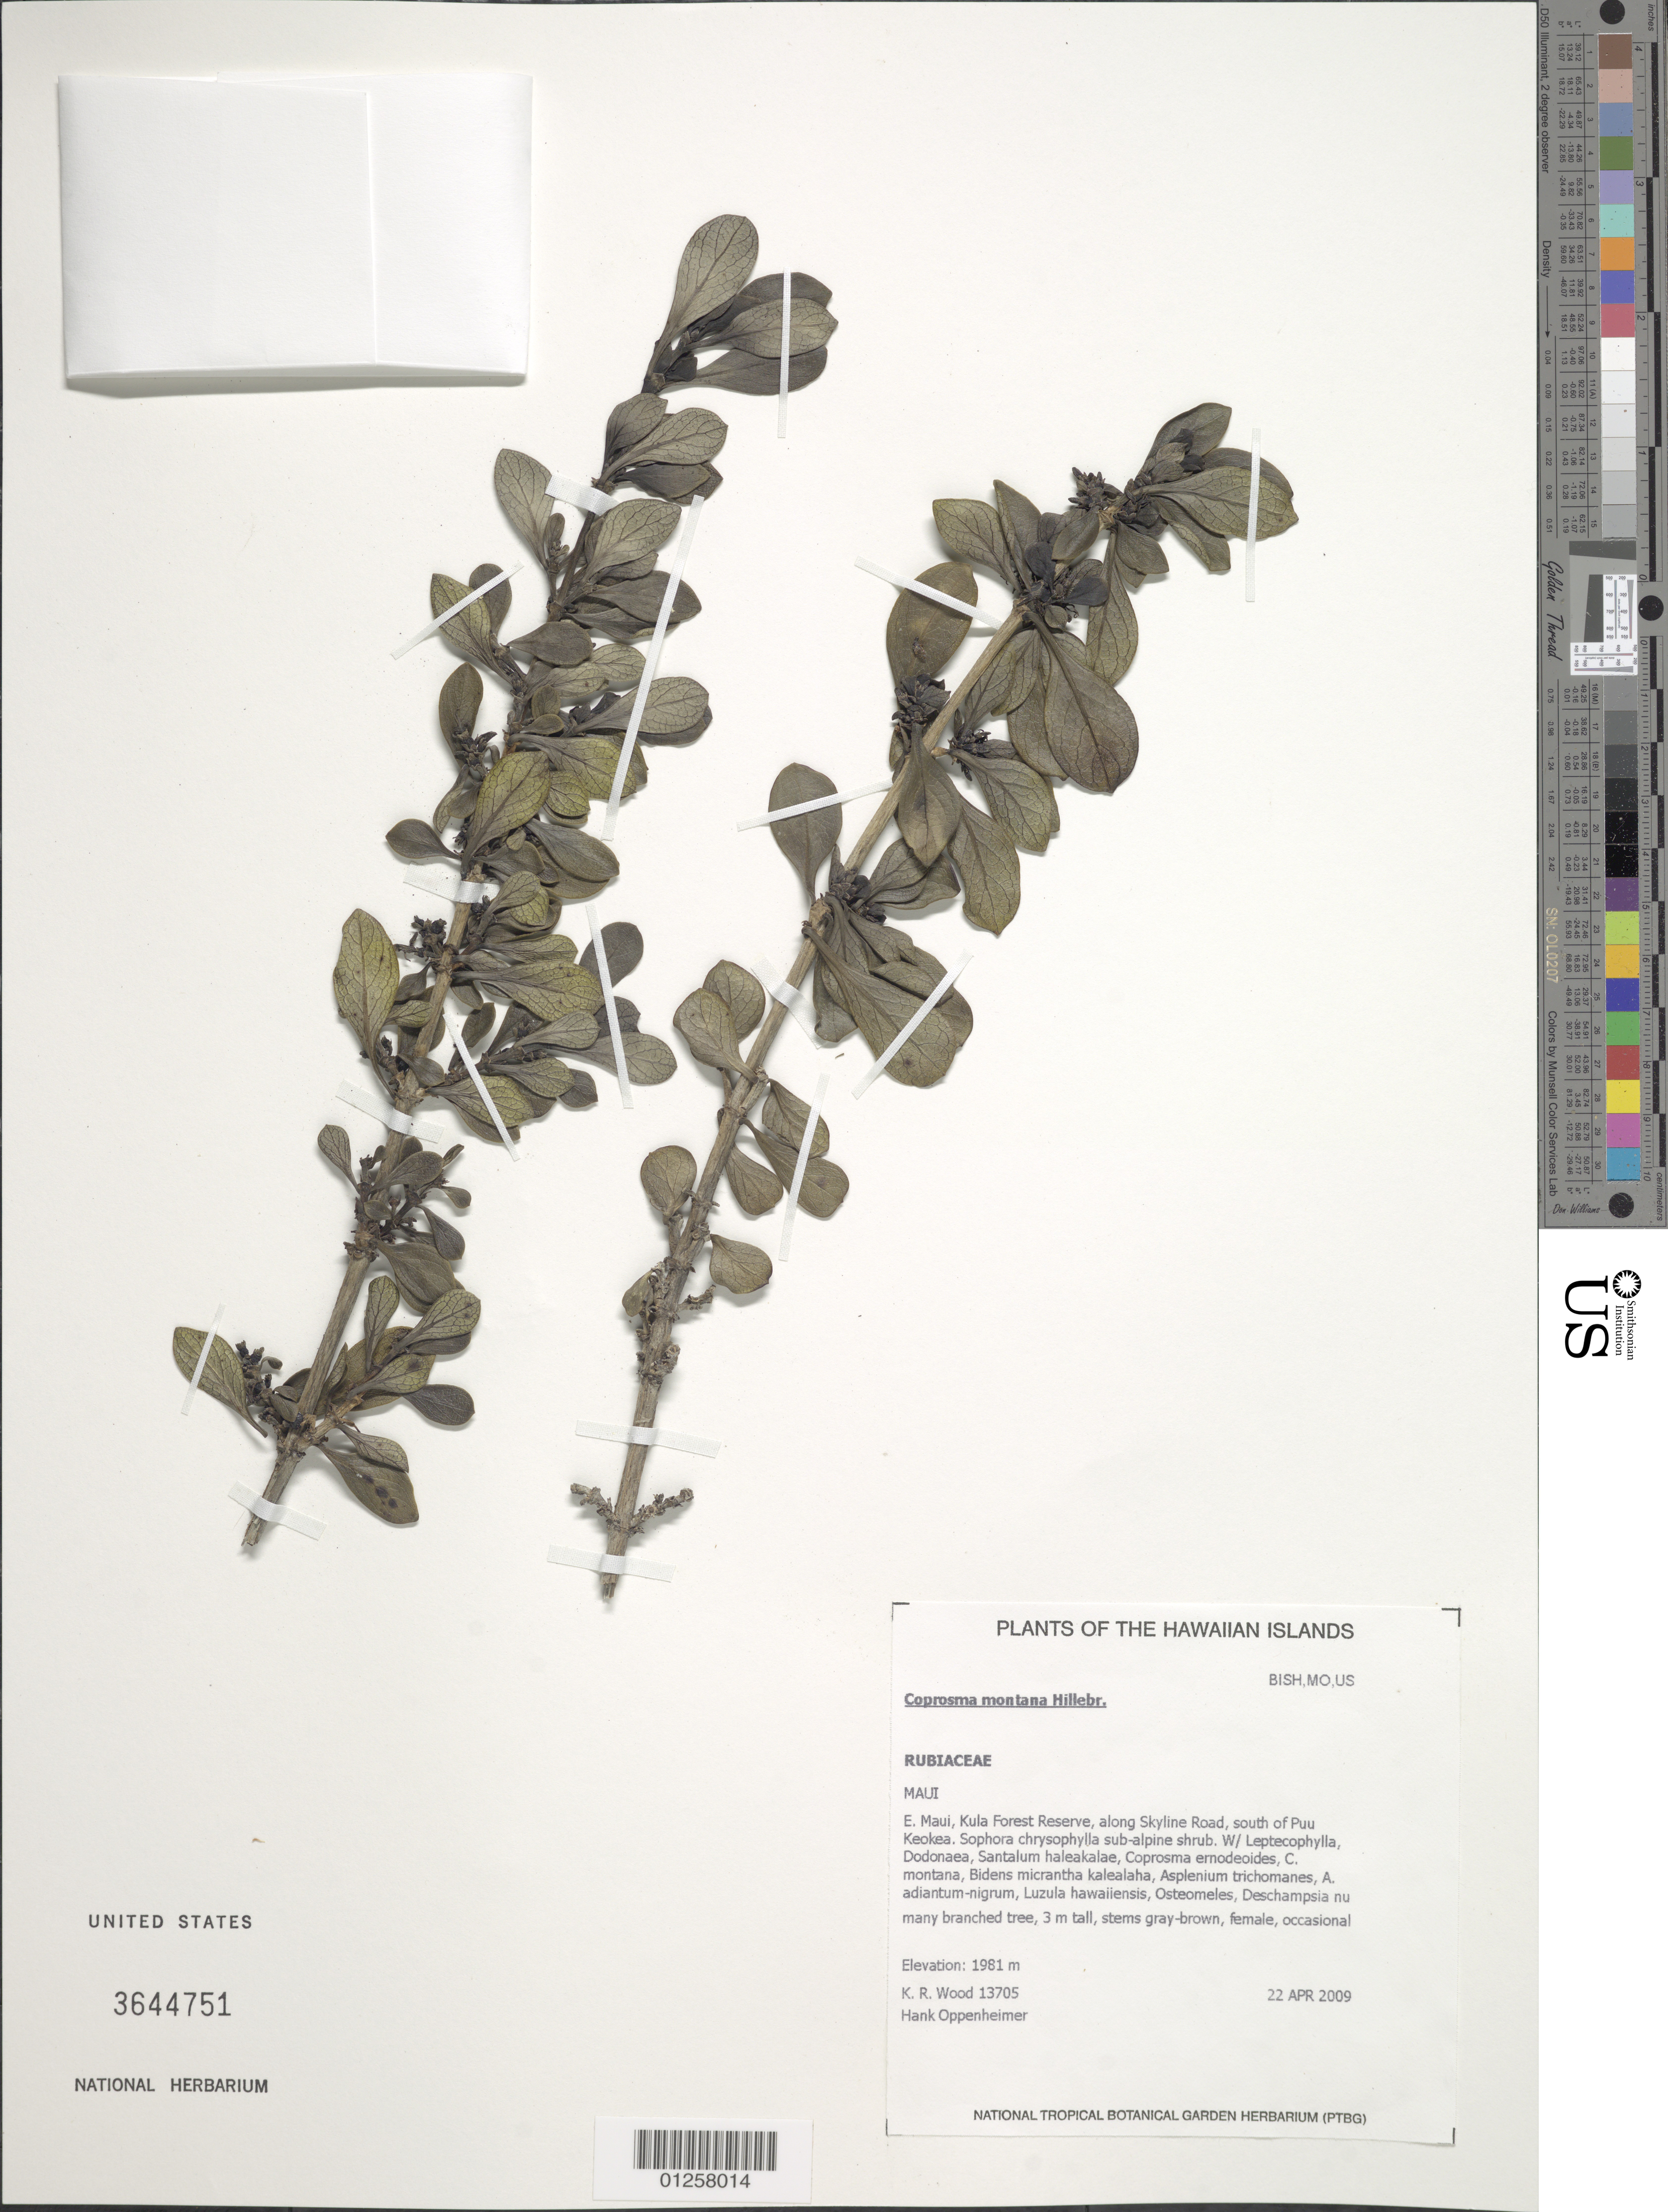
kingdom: Plantae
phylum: Tracheophyta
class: Magnoliopsida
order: Gentianales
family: Rubiaceae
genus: Coprosma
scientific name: Coprosma montana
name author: Hillebr.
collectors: K. R. Wood & H. L. Oppenheimer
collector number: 9012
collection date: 2009-04-22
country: United States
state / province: Hawaii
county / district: Maui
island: Maui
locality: E. Maui, Kula Forest Reserve, along Skyline Road, south of Pu'u Keokea.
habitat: Along skyline road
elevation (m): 1981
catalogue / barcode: US 3644751